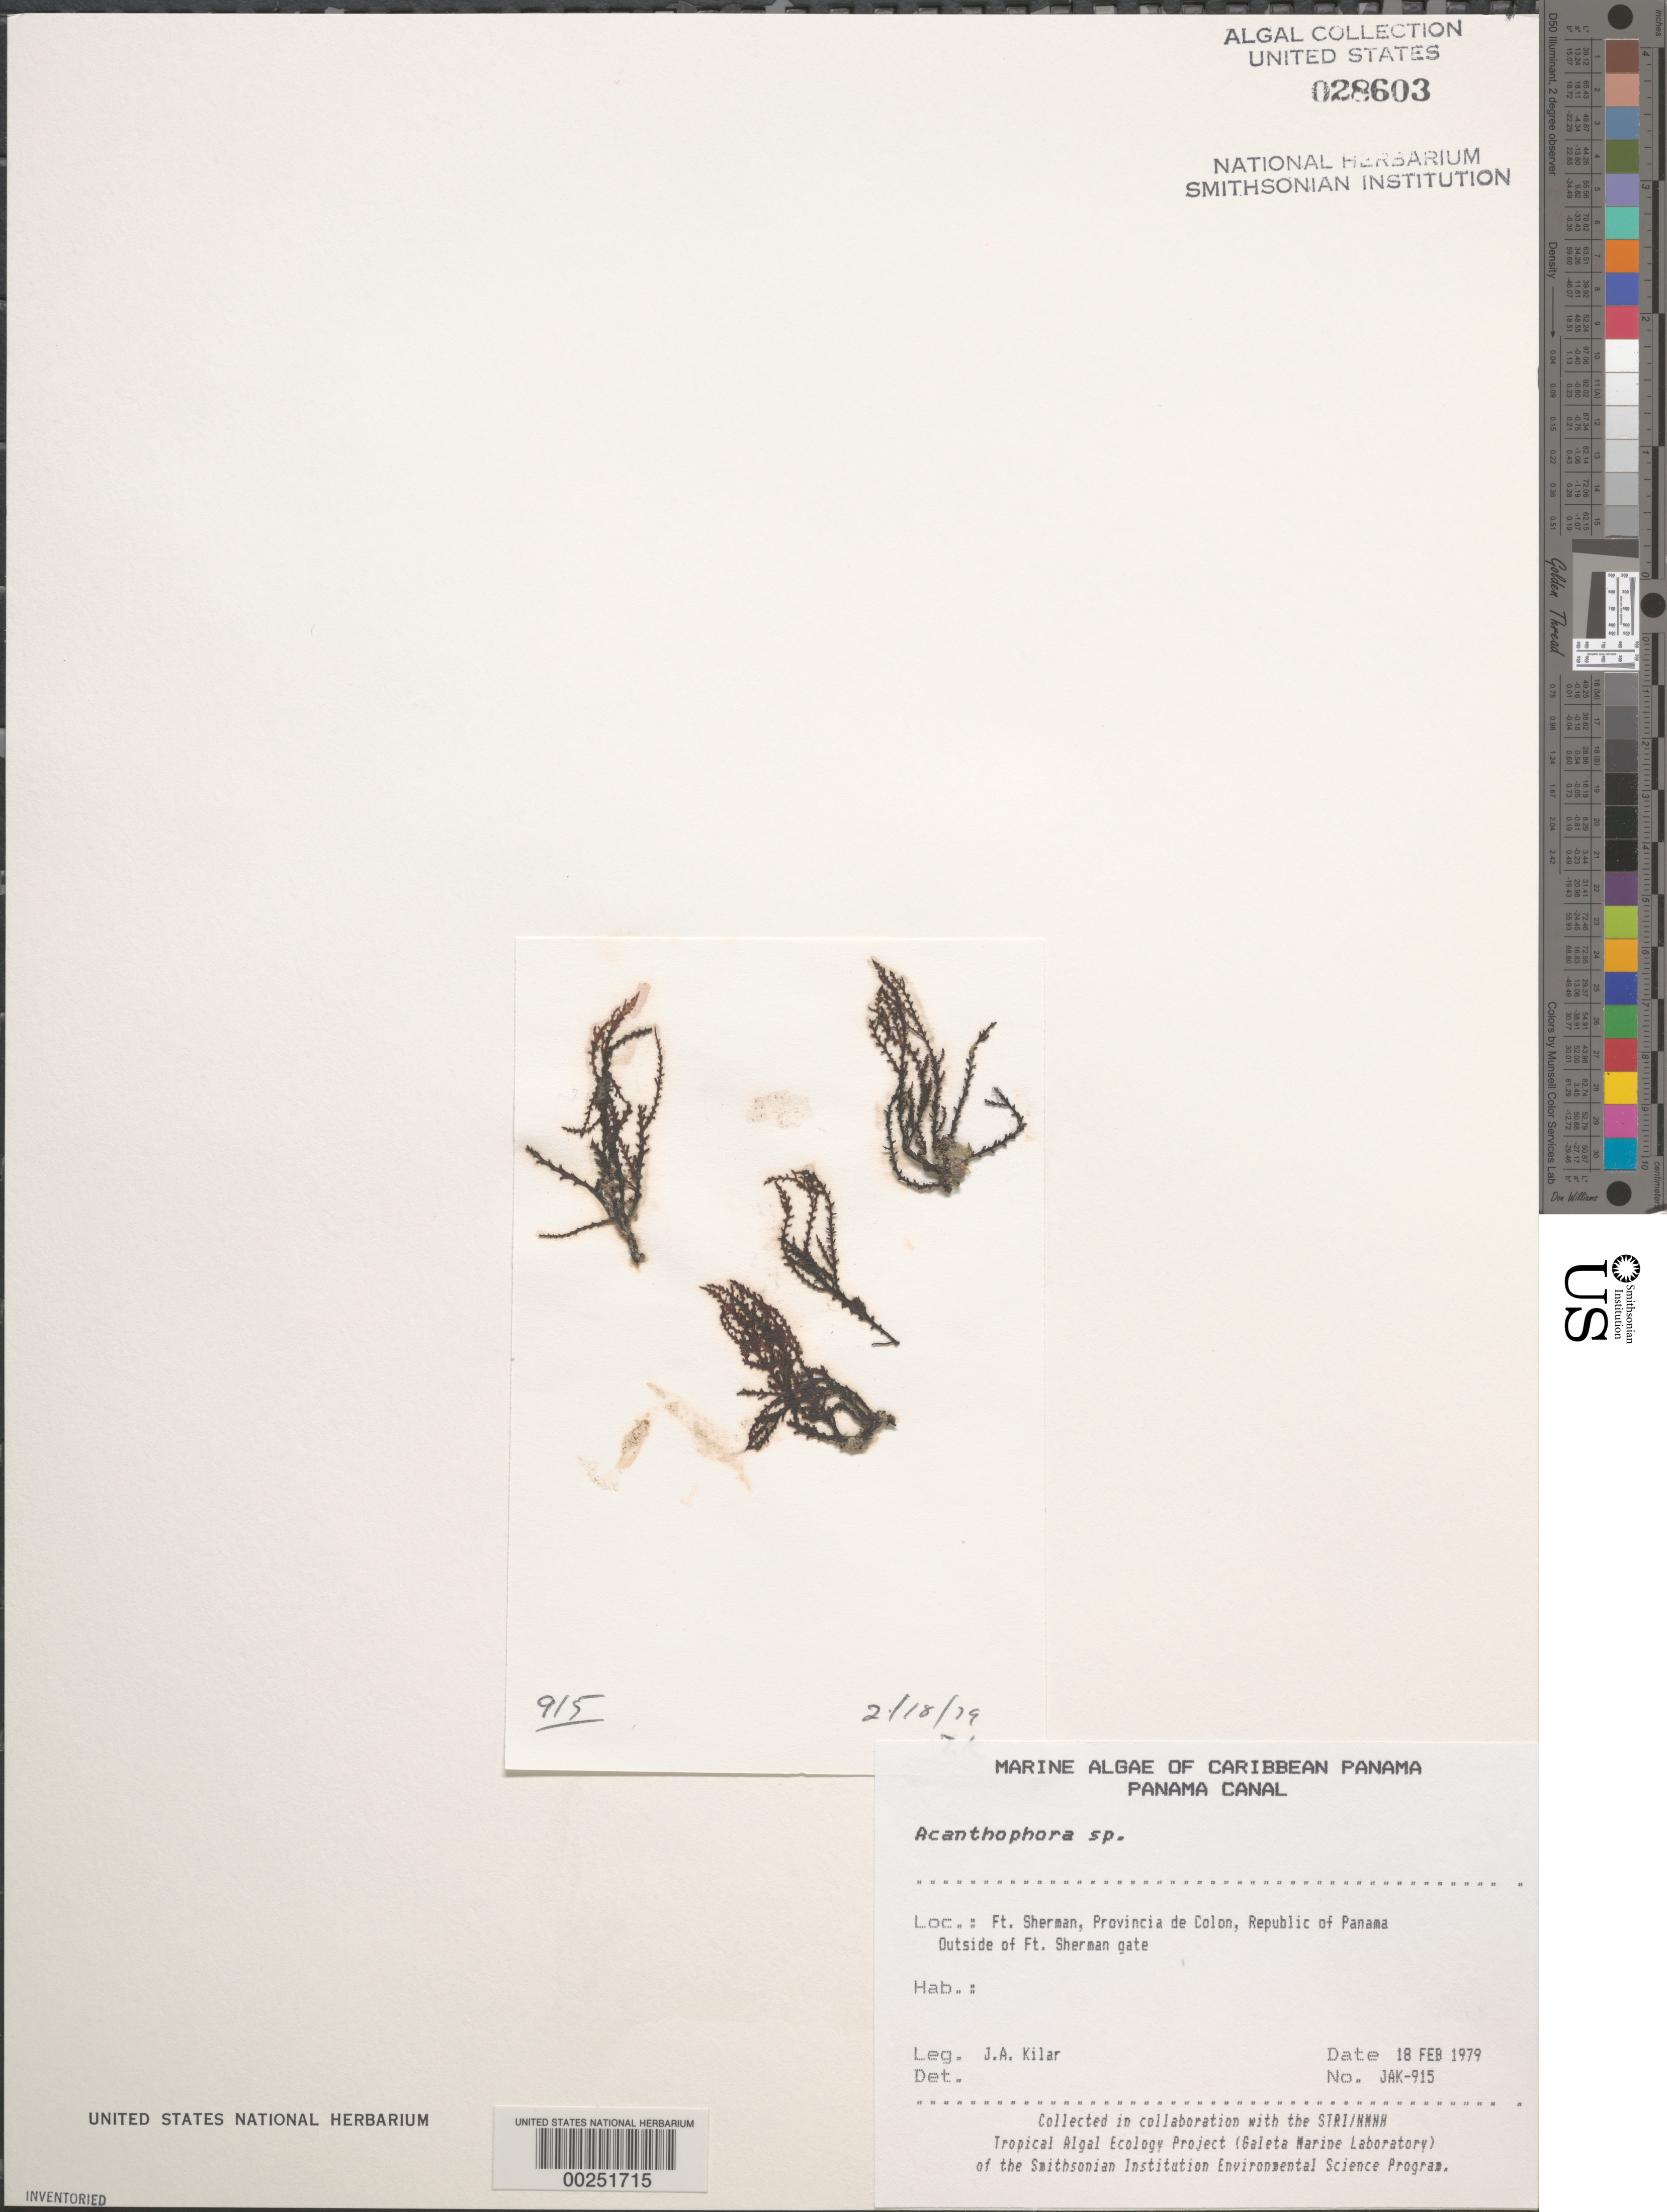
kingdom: Plantae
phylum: Rhodophyta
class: Florideophyceae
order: Ceramiales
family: Rhodomelaceae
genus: Acanthophora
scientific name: Acanthophora sp.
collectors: J. A. Kilar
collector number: JAK-915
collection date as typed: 18 Feb 1979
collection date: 1979-02-18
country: Panama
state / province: Colón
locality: Fort Sherman, Panama Canal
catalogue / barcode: US 28603